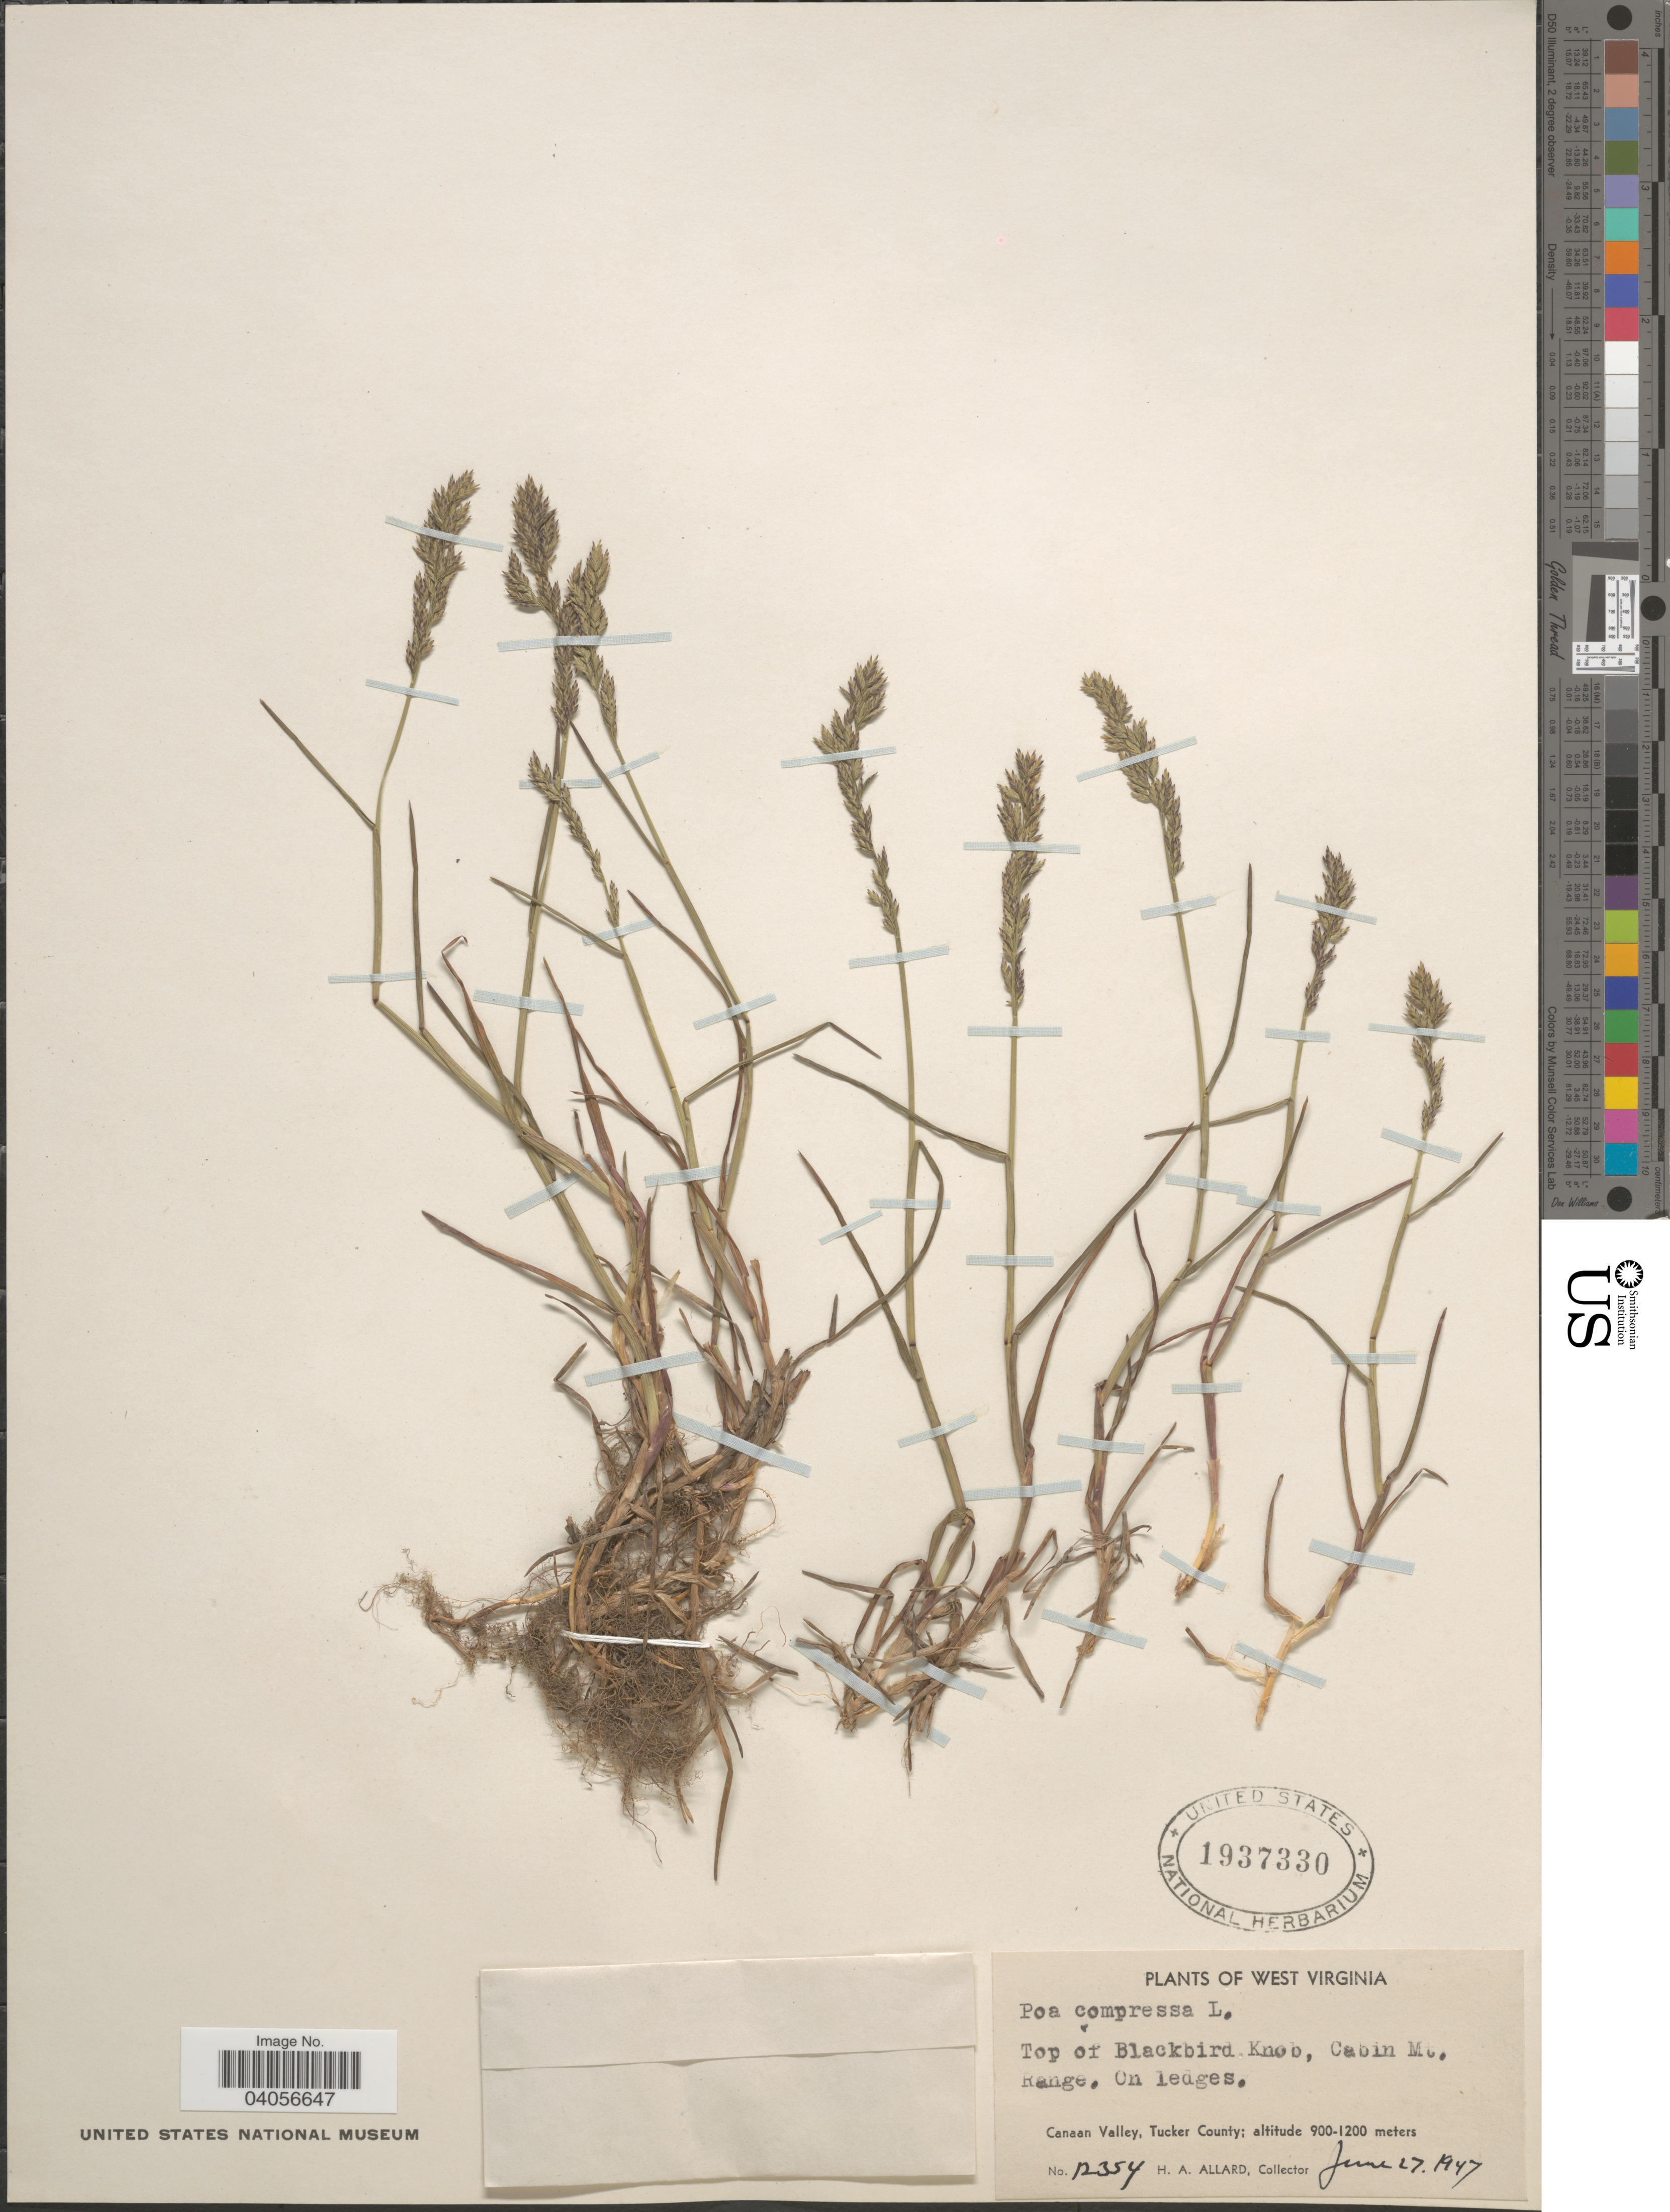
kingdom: Plantae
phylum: Tracheophyta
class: Liliopsida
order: Poales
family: Poaceae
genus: Poa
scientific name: Poa compressa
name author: L.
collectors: H. A. Allard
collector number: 12354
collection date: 1947-06-27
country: United States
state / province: West Virginia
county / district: Tucker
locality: Top of Blackbird Knob, Cabin Mt. Range. On ledges. Canaan Valley, Tucker County.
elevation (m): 900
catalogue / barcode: US 1937330